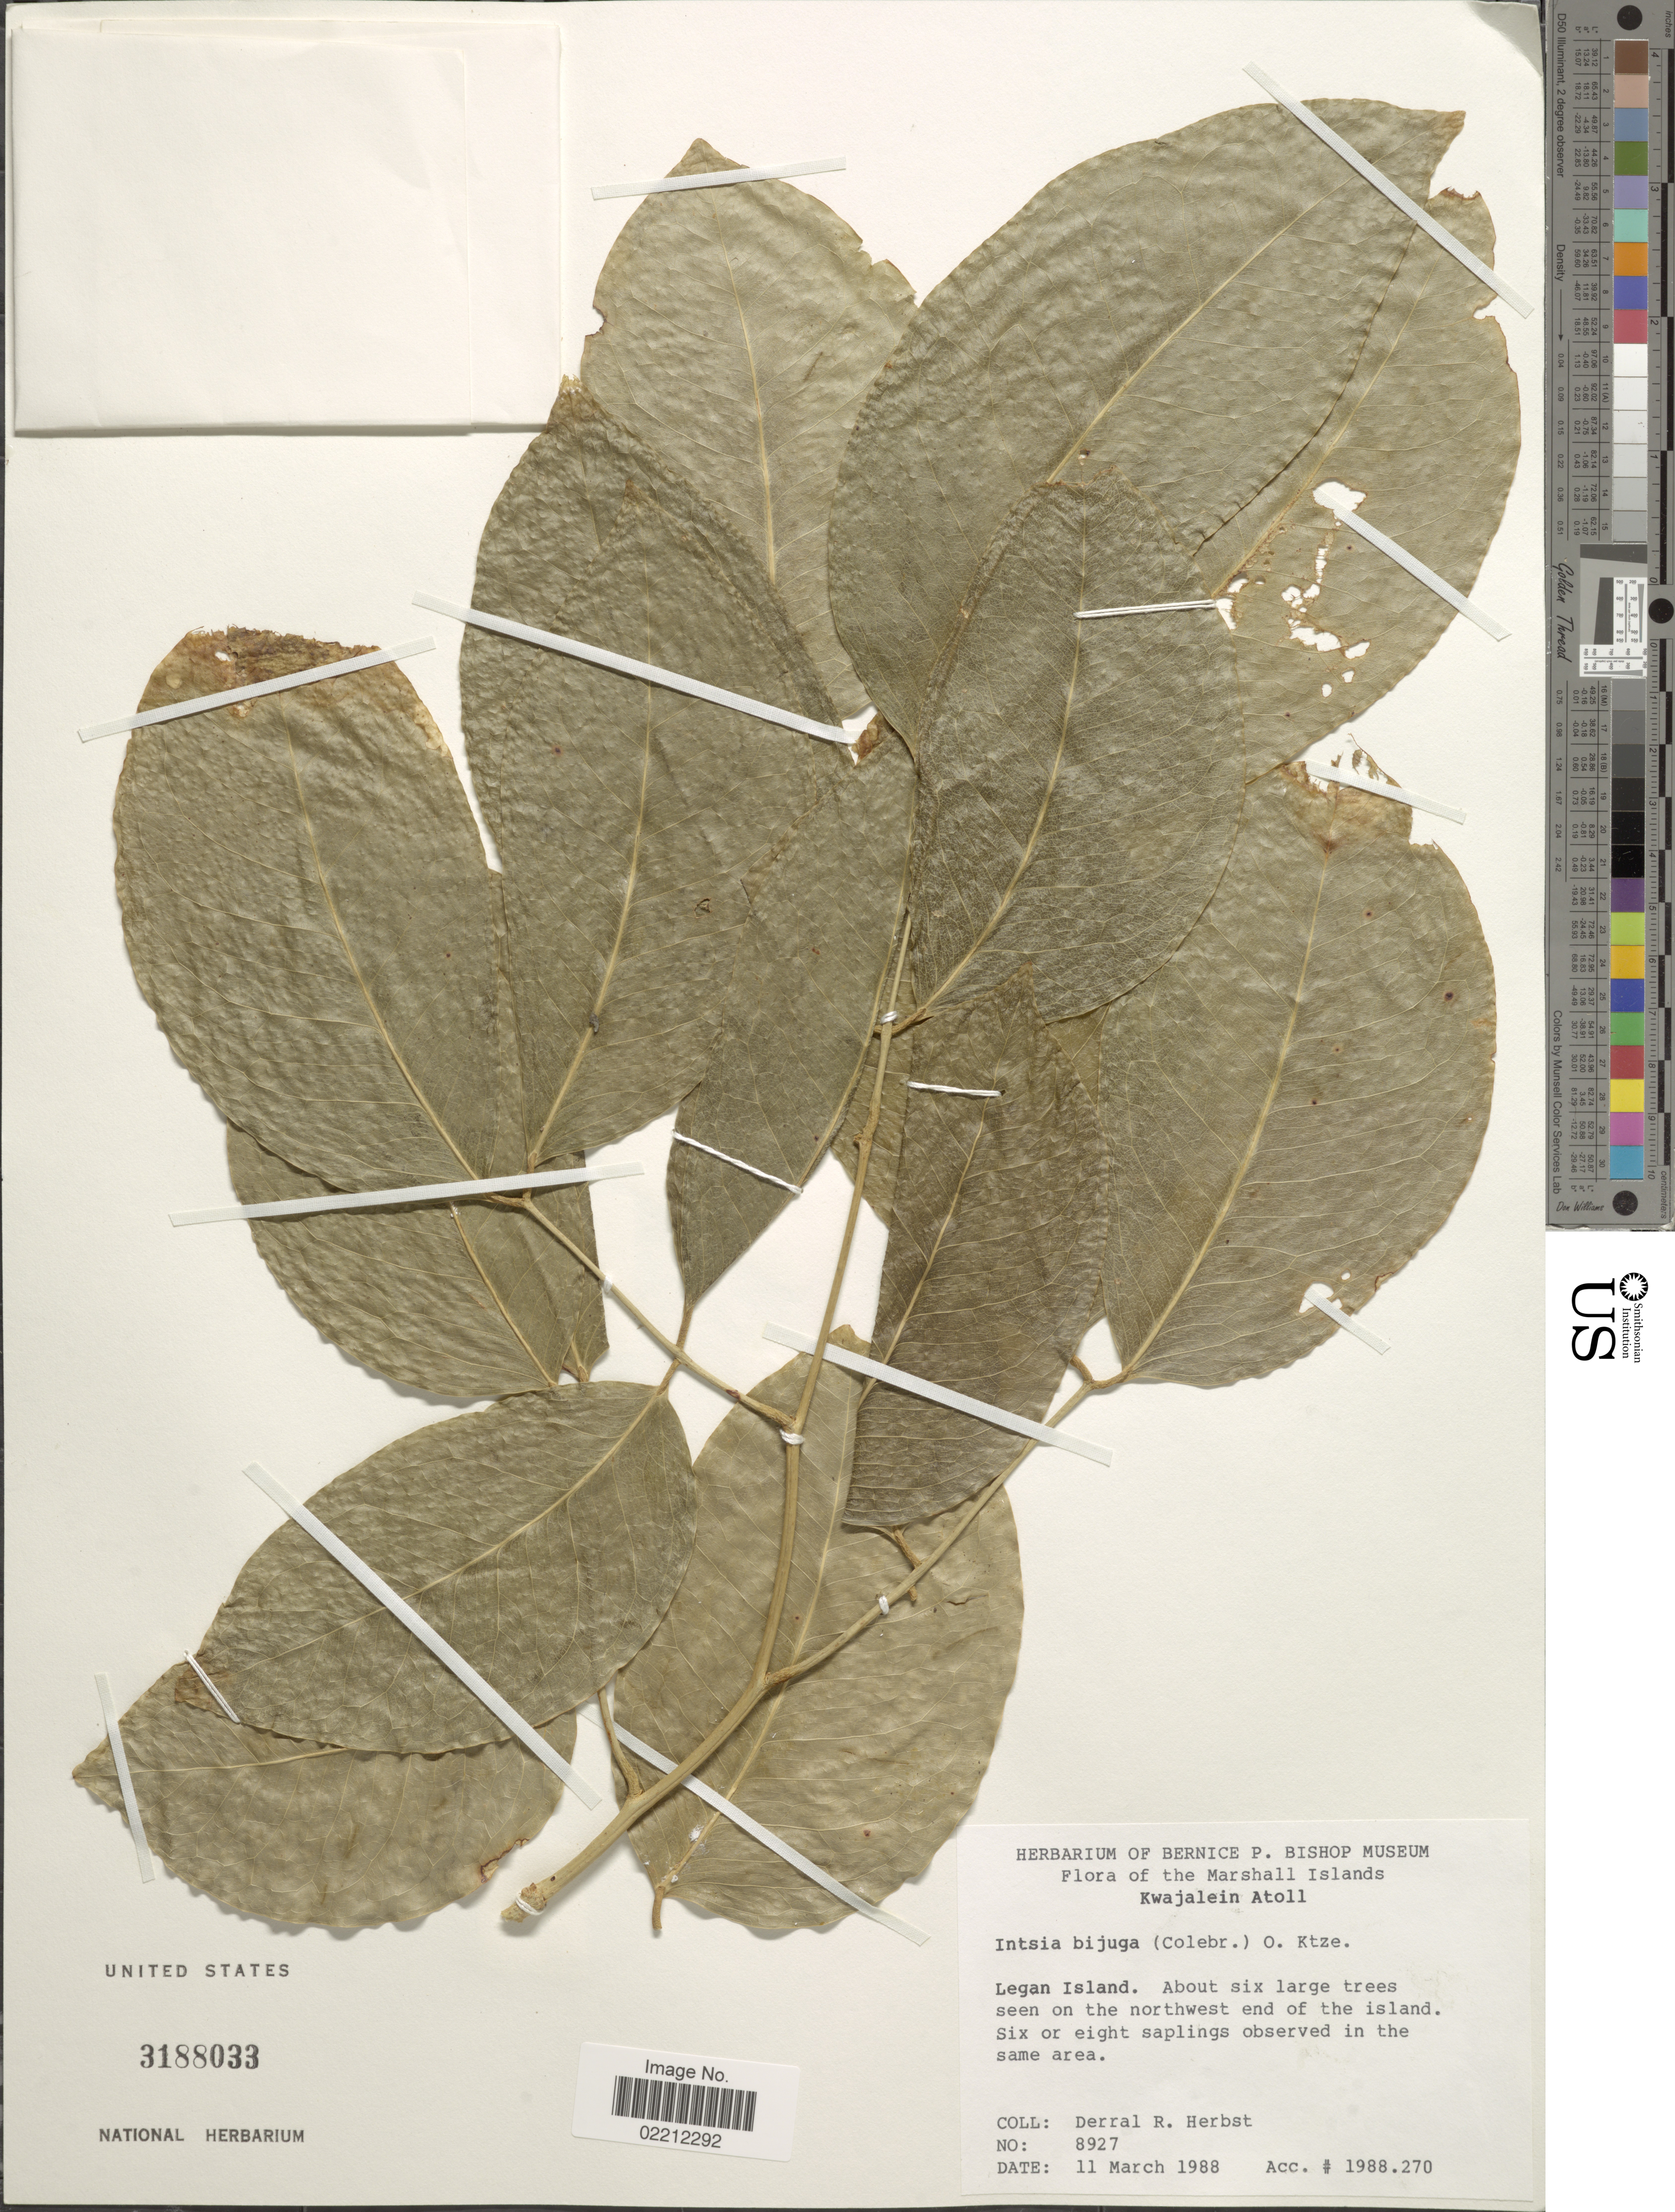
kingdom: Plantae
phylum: Tracheophyta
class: Magnoliopsida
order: Fabales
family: Fabaceae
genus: Intsia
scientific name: Intsia bijuga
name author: (Colebr.) Kuntze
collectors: D. R. Herbst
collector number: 8937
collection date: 1988-03-11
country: Marshall Islands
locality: Kwajalein Atoll. Legan Island.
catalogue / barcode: US 3188033